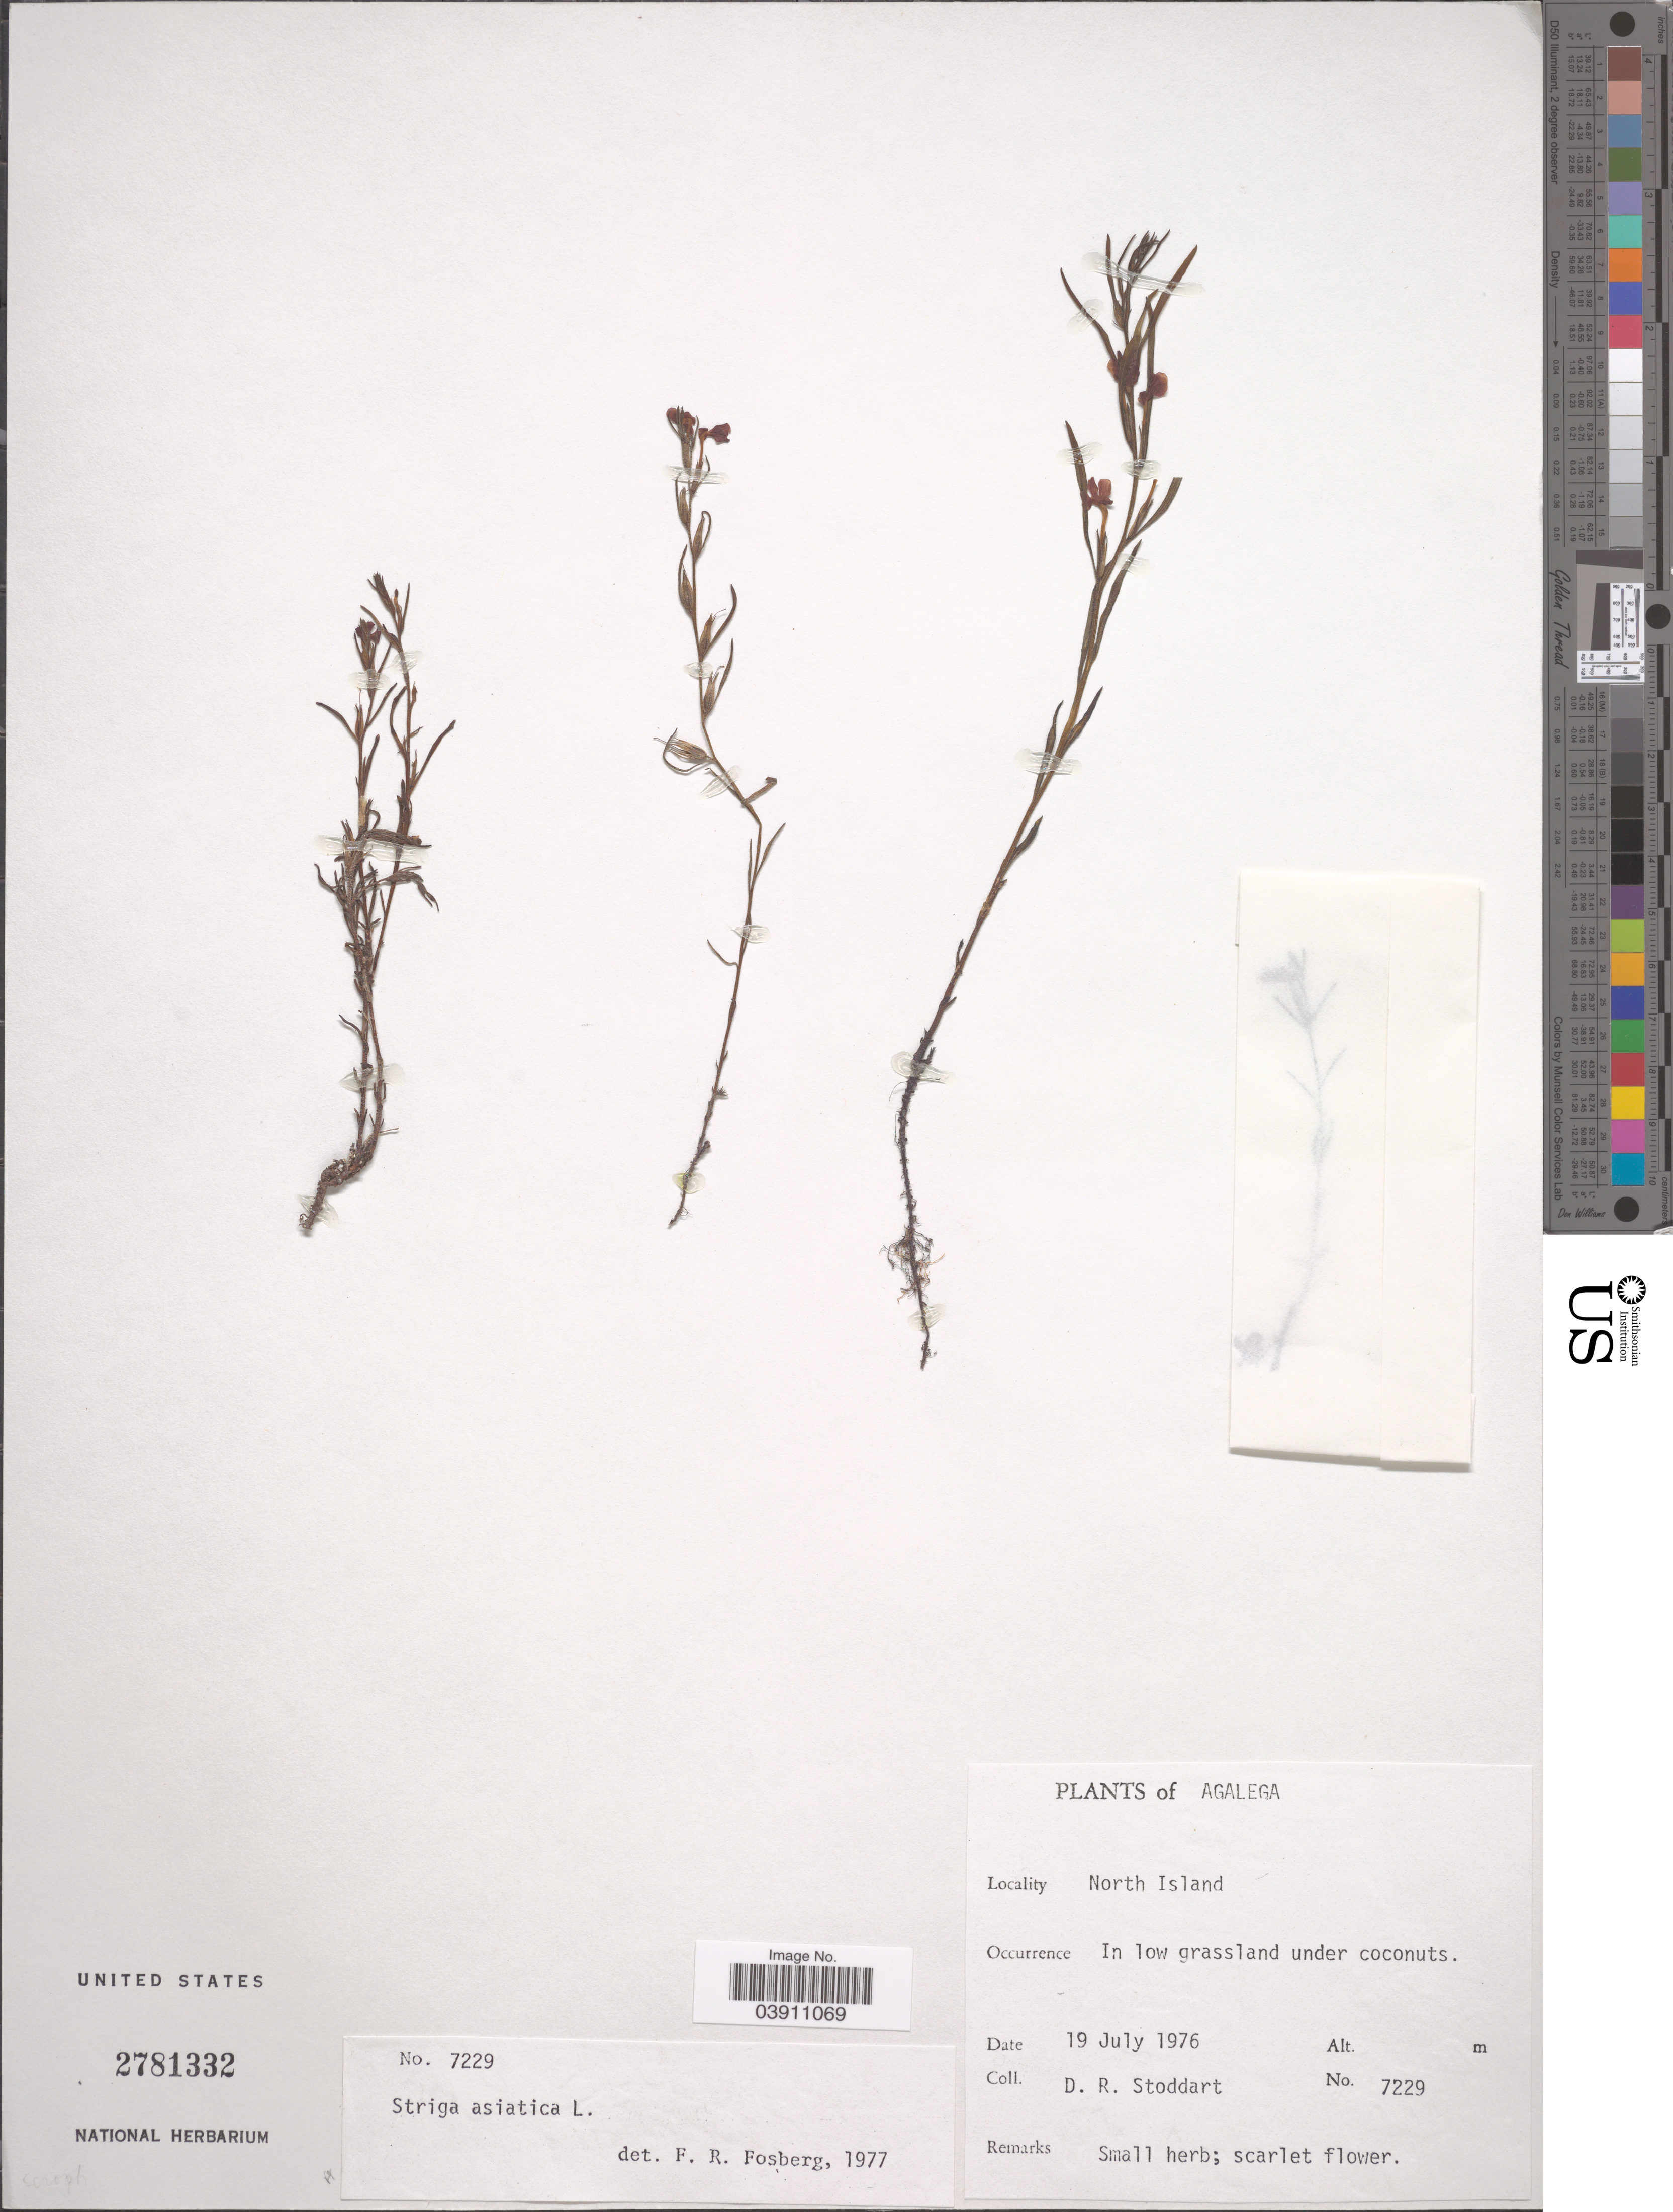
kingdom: Plantae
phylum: Tracheophyta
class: Magnoliopsida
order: Lamiales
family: Orobanchaceae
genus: Striga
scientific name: Striga asiatica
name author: (L.) Kuntze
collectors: D. R. Stoddart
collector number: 7229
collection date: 1976-07-19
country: Mauritius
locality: Agalega. North Island.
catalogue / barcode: US 2781332